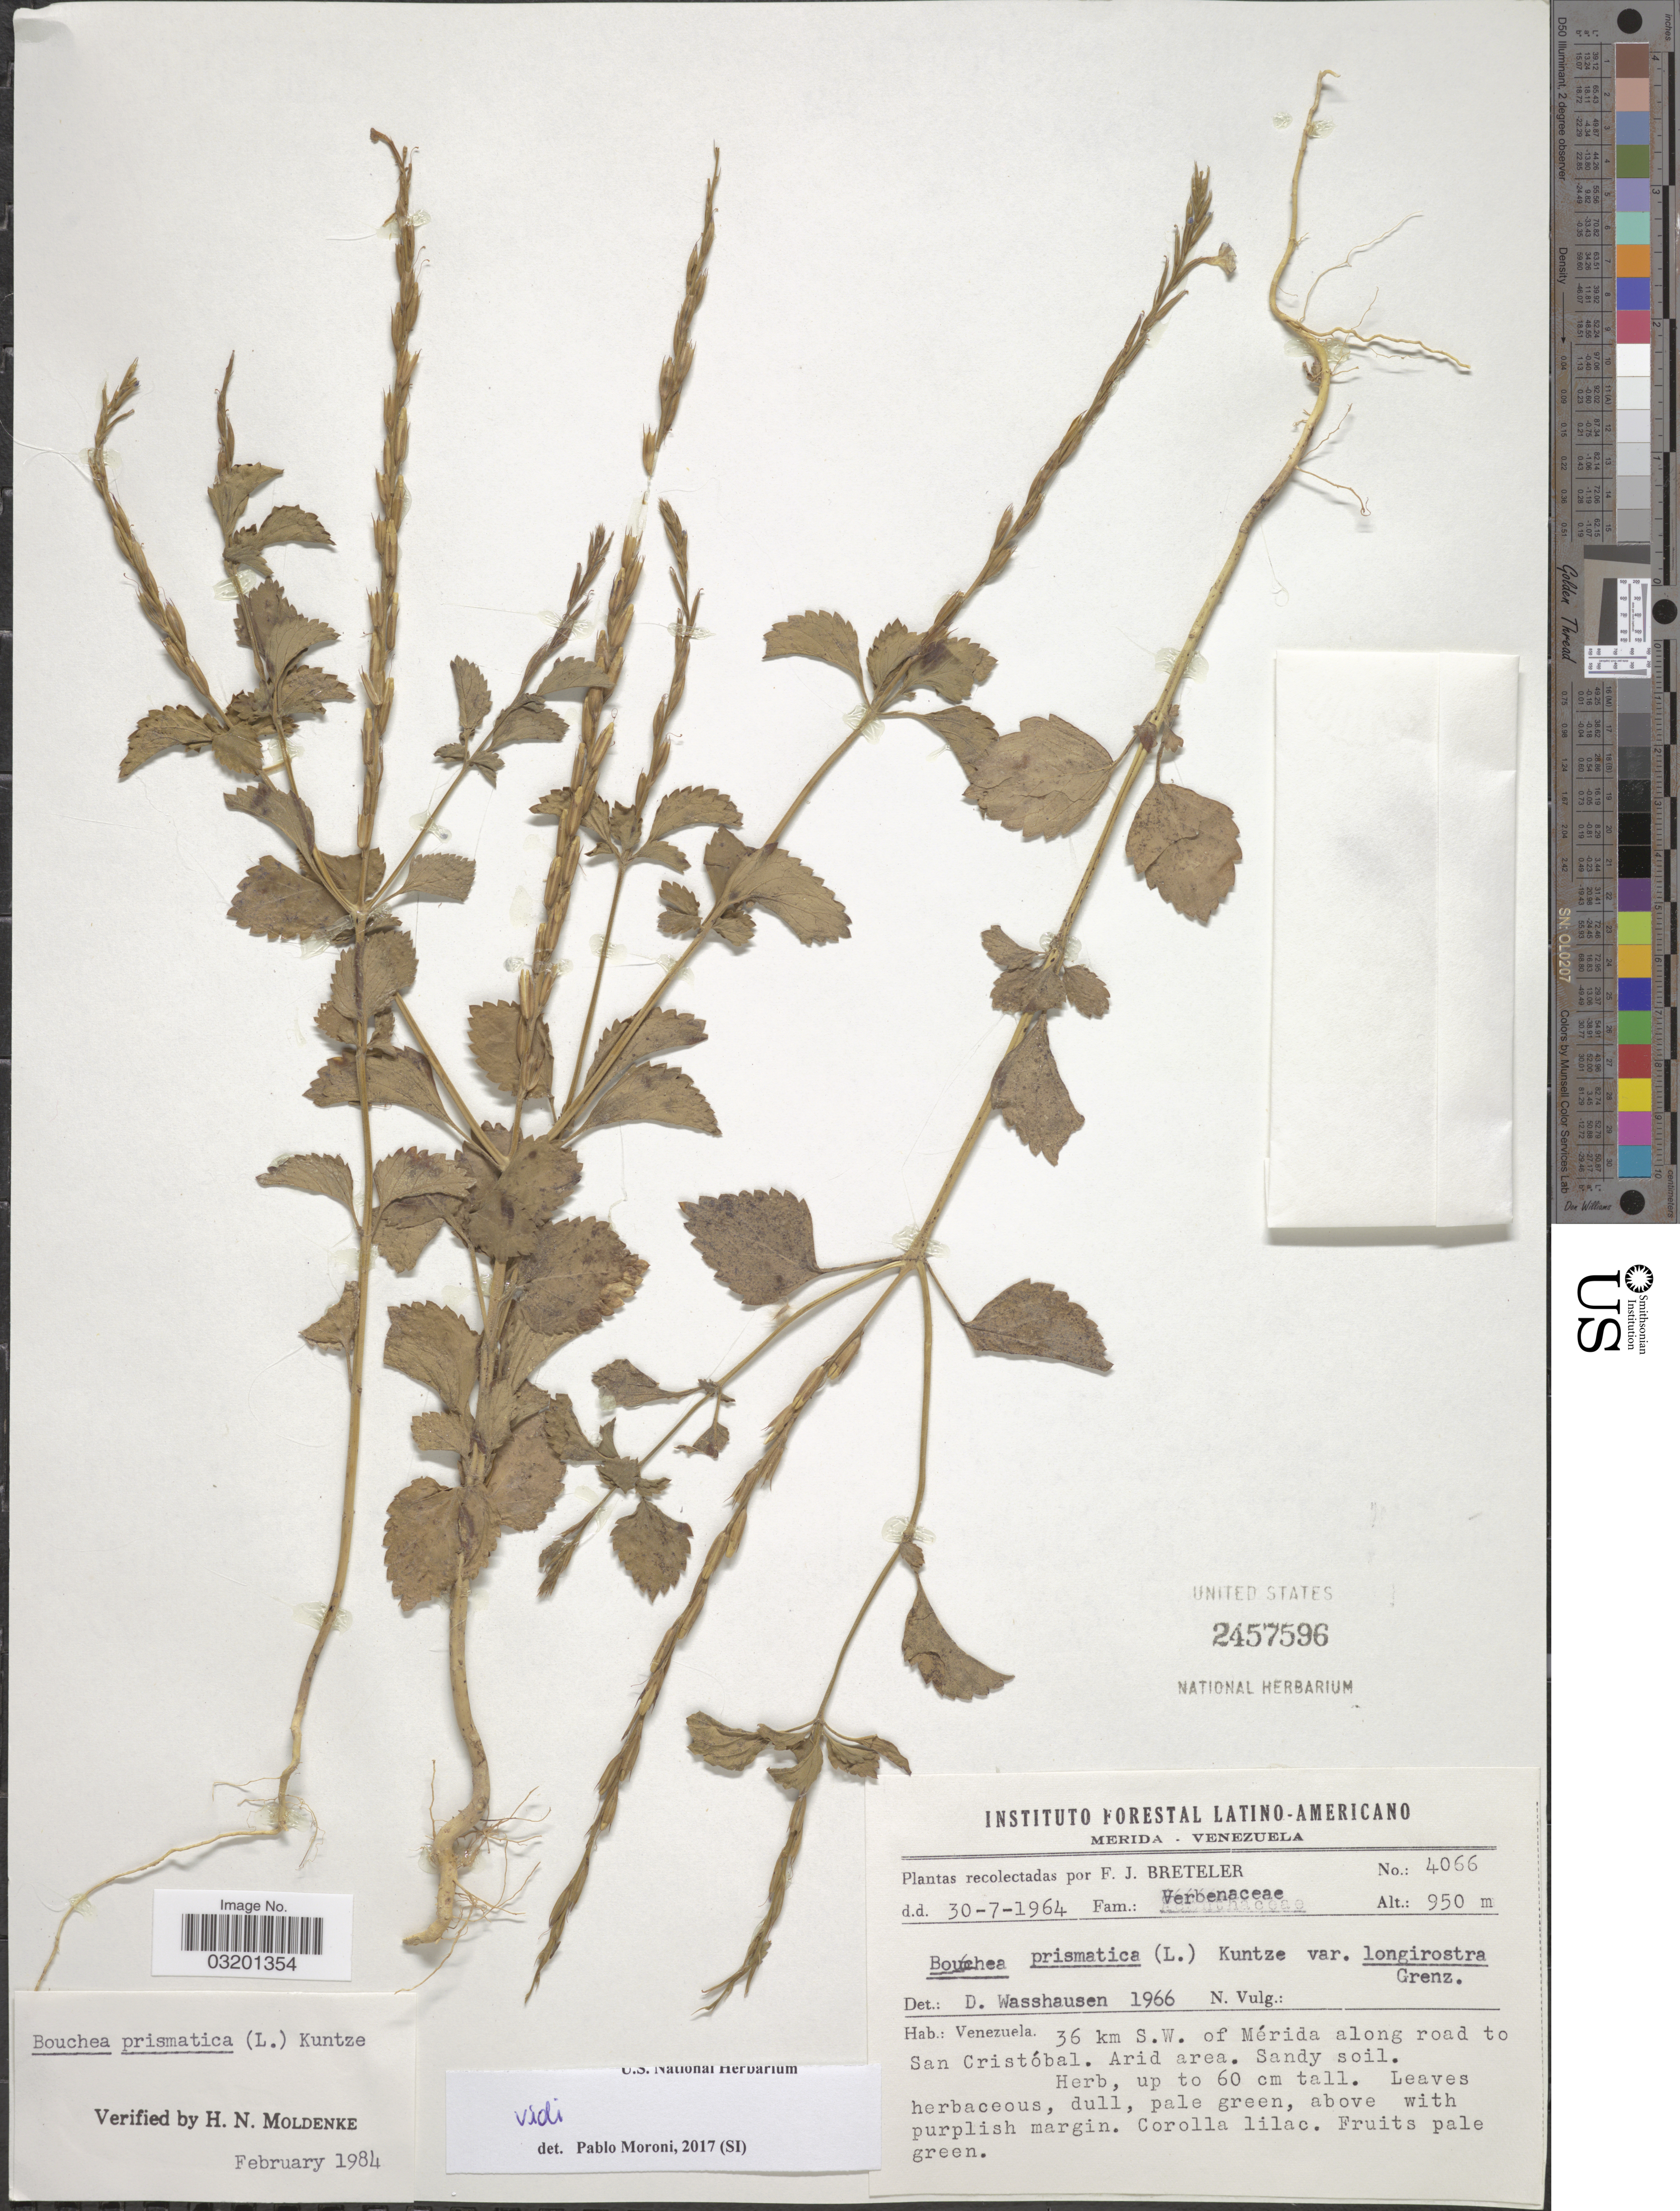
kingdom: Plantae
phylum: Tracheophyta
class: Magnoliopsida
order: Lamiales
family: Verbenaceae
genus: Bouchea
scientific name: Bouchea prismatica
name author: (L.) Kuntze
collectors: F. J. Breteler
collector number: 4066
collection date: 1964-07-30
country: Venezuela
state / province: Mérida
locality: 36 km S.W. of Mérida along road to San Cristóbal. Arid area.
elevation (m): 950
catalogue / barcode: US 2457596